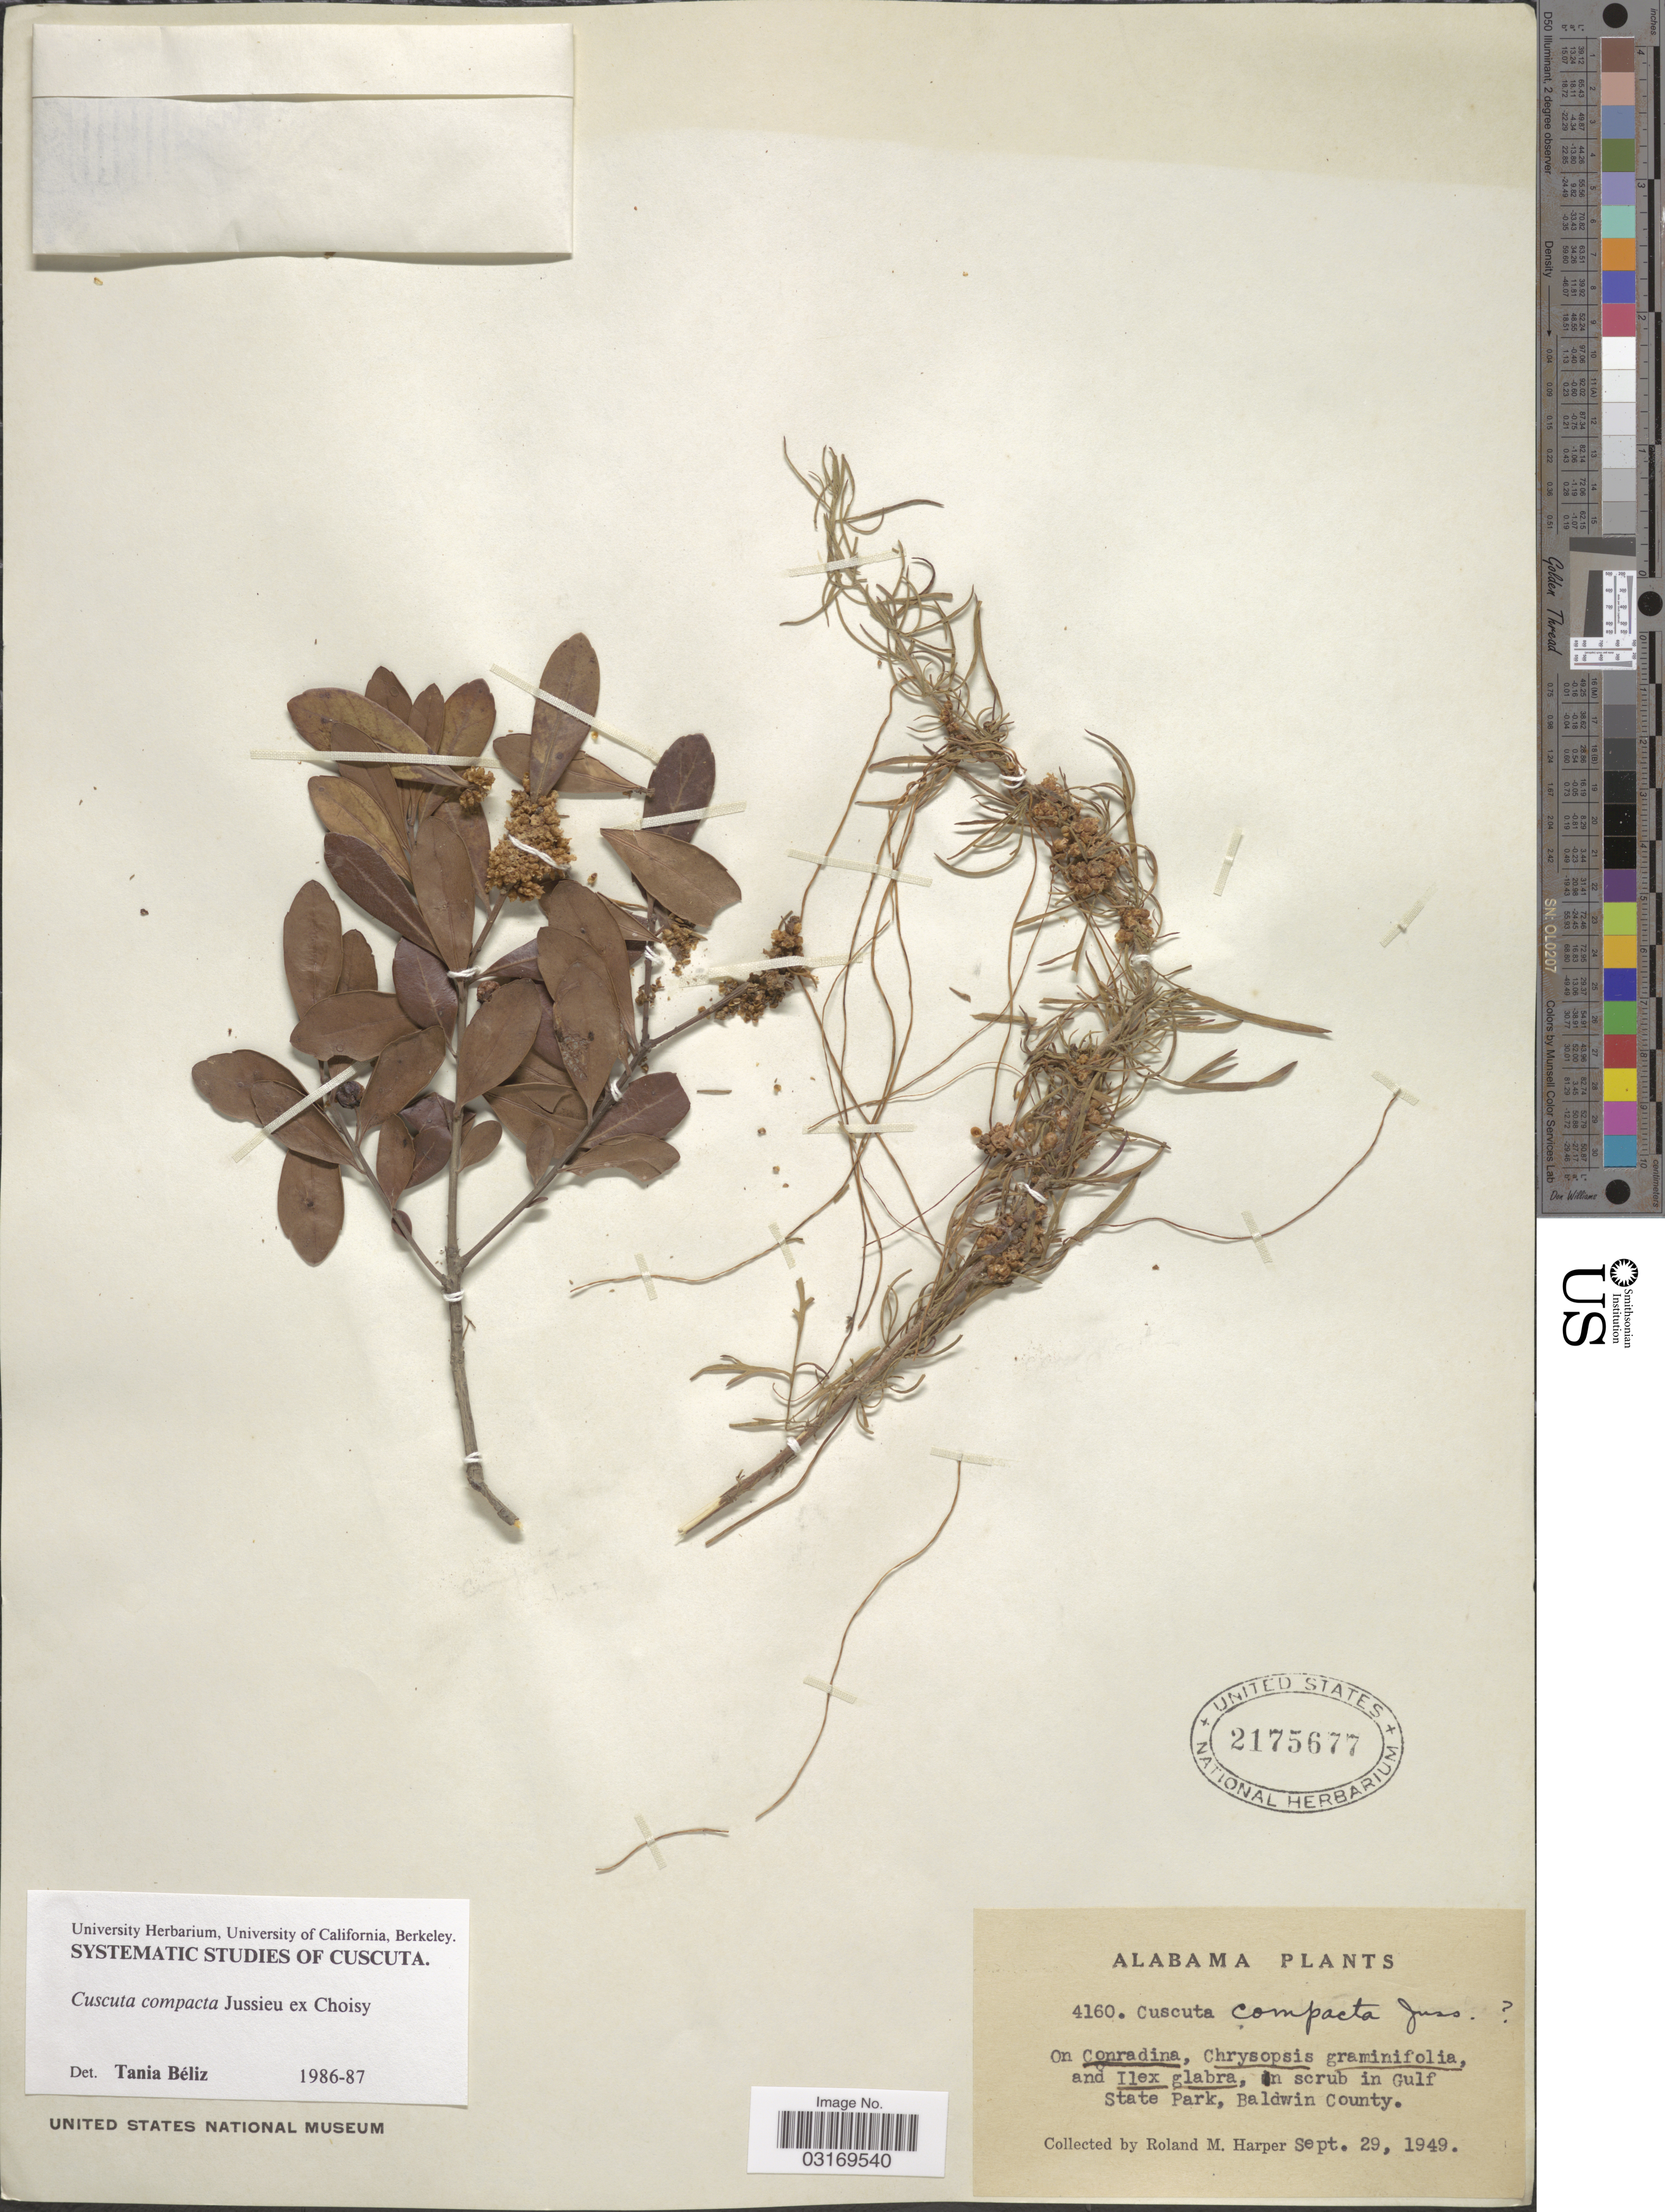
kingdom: Plantae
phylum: Tracheophyta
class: Magnoliopsida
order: Solanales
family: Convolvulaceae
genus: Cuscuta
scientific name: Cuscuta compacta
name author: Juss. ex Choisy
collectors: R. M. Harper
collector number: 4160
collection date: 1949-09-29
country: United States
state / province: Alabama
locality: In scrub in Gulf State Park, Baldwin County.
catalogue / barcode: US 2175677